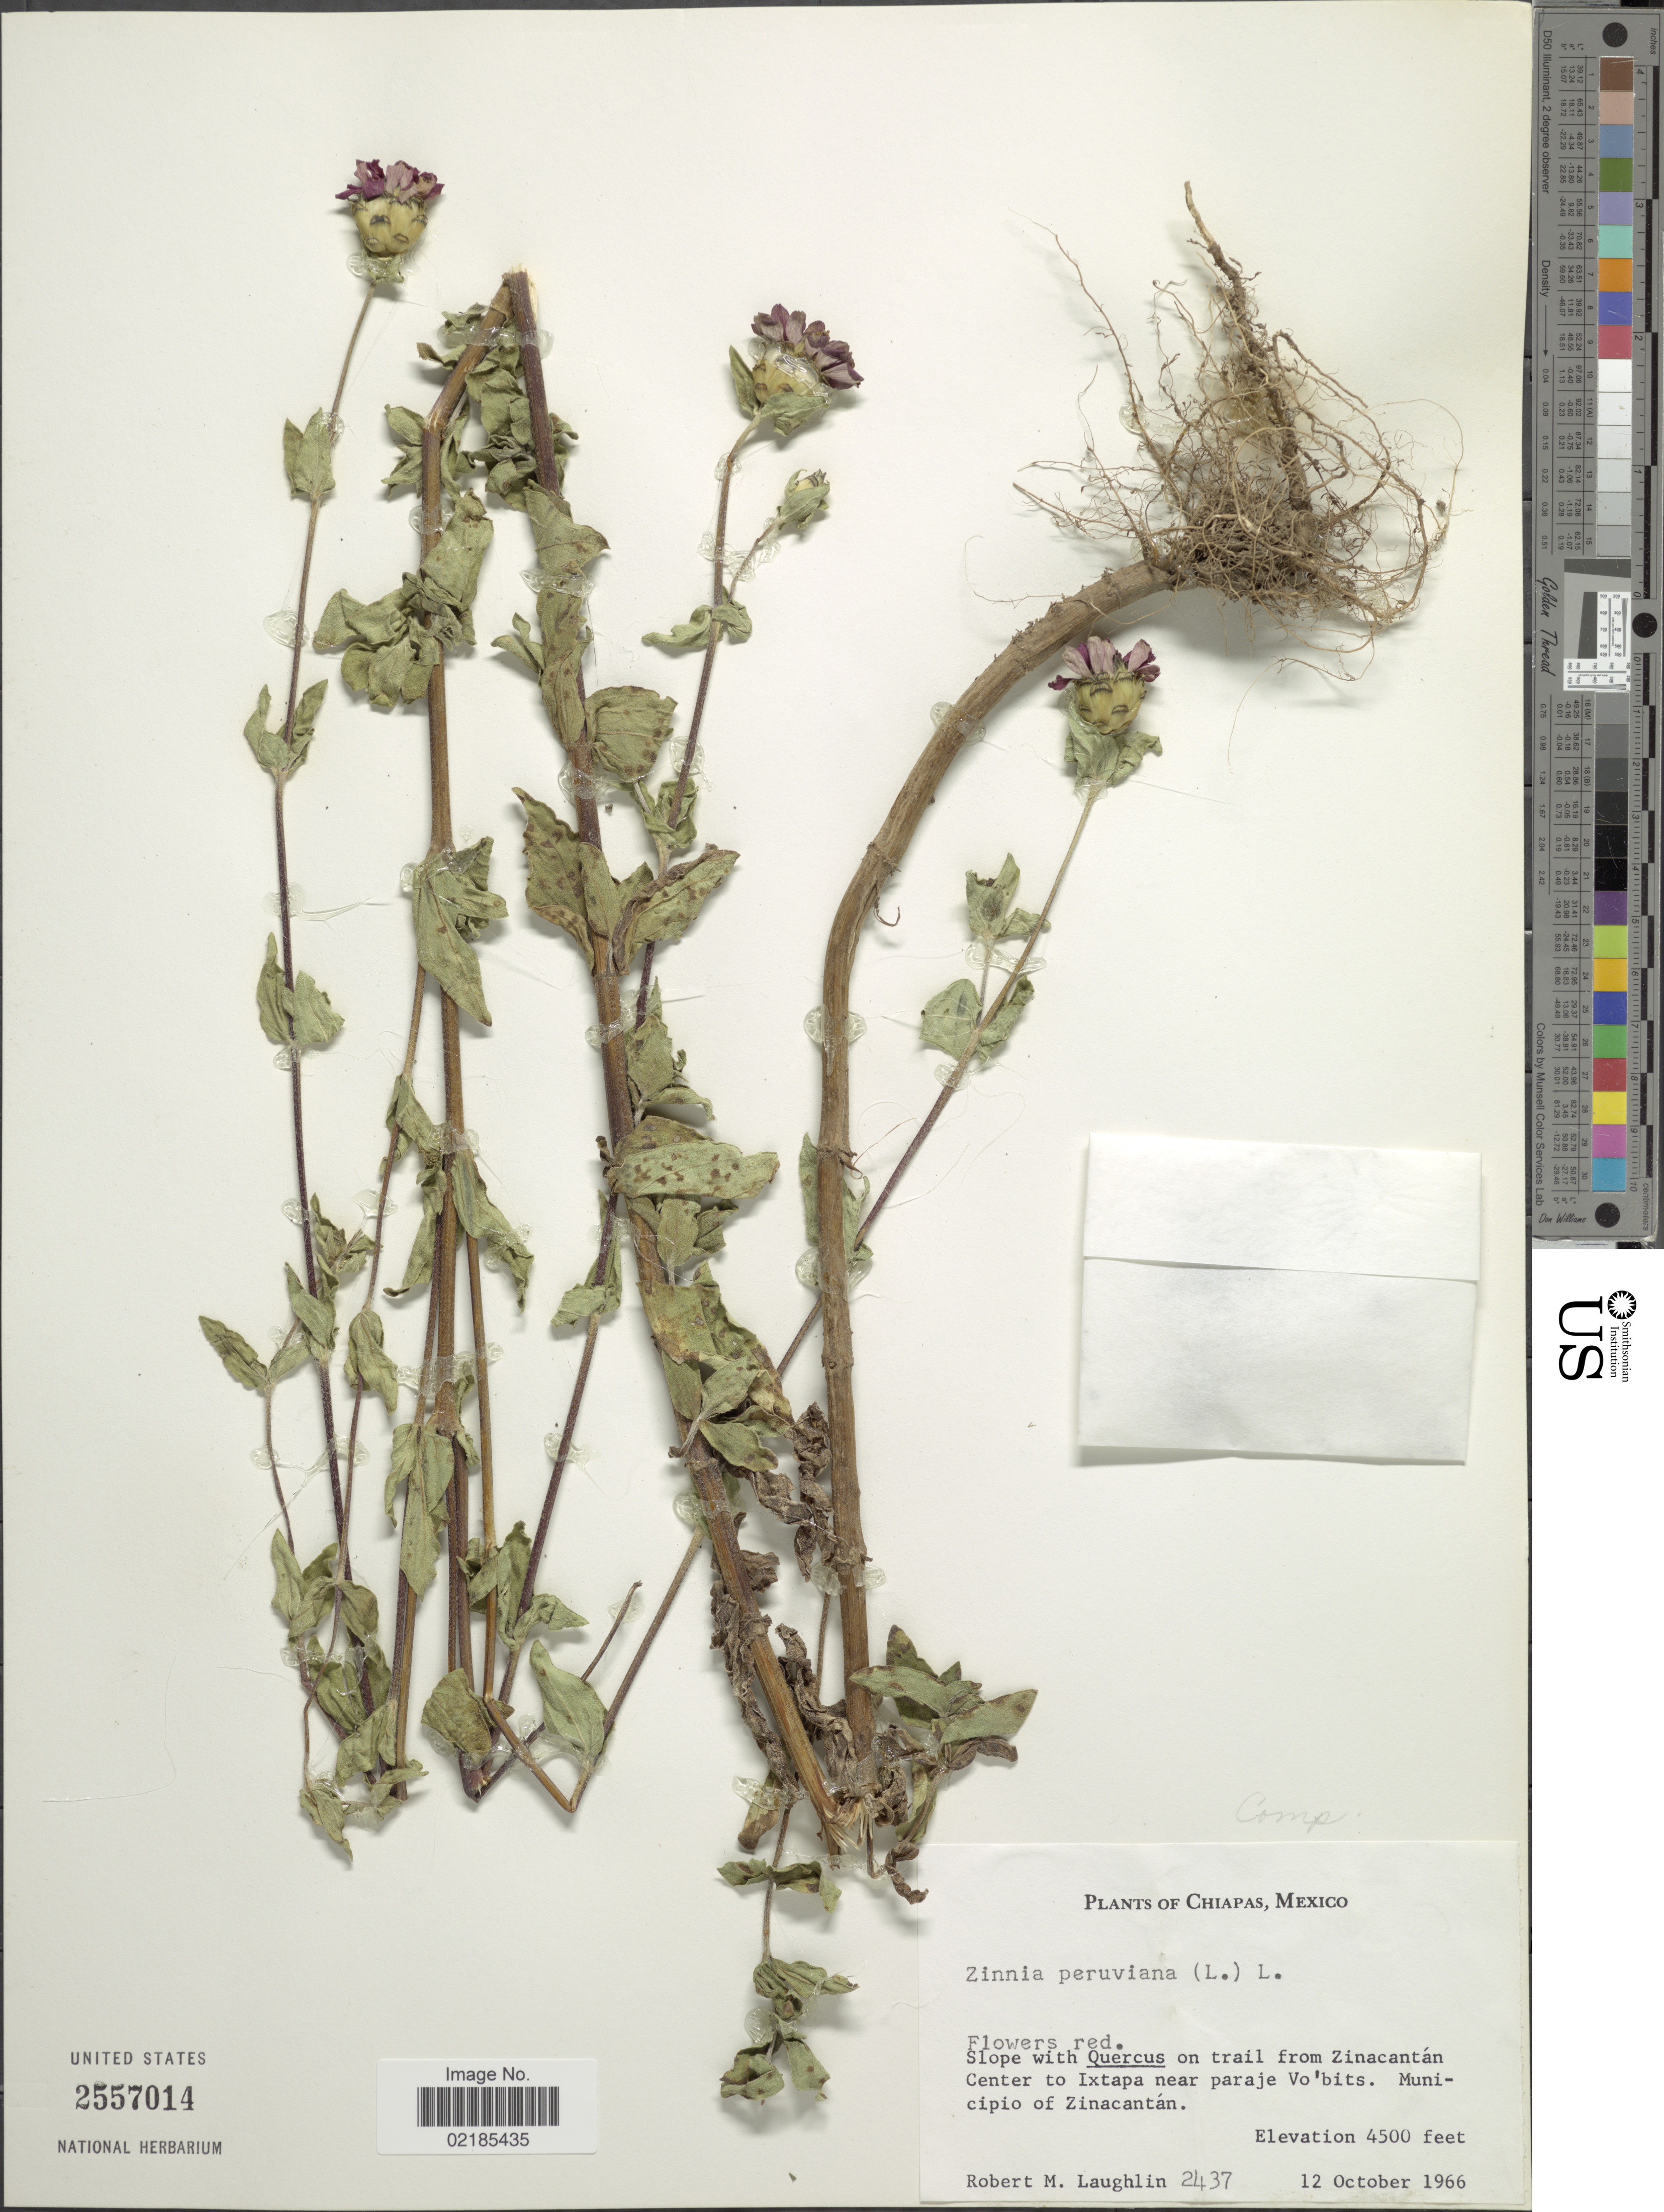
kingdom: Plantae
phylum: Tracheophyta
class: Magnoliopsida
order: Asterales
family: Asteraceae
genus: Zinnia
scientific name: Zinnia peruviana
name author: (L.) L.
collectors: R. M. Laughlin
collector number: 2437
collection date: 1966-10-12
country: Mexico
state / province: Chiapas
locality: On trail from Zinacantan Center to Ixtapa near paraje Vo'bits. Municipio of Zinacantan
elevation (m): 1372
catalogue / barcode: US 2557014